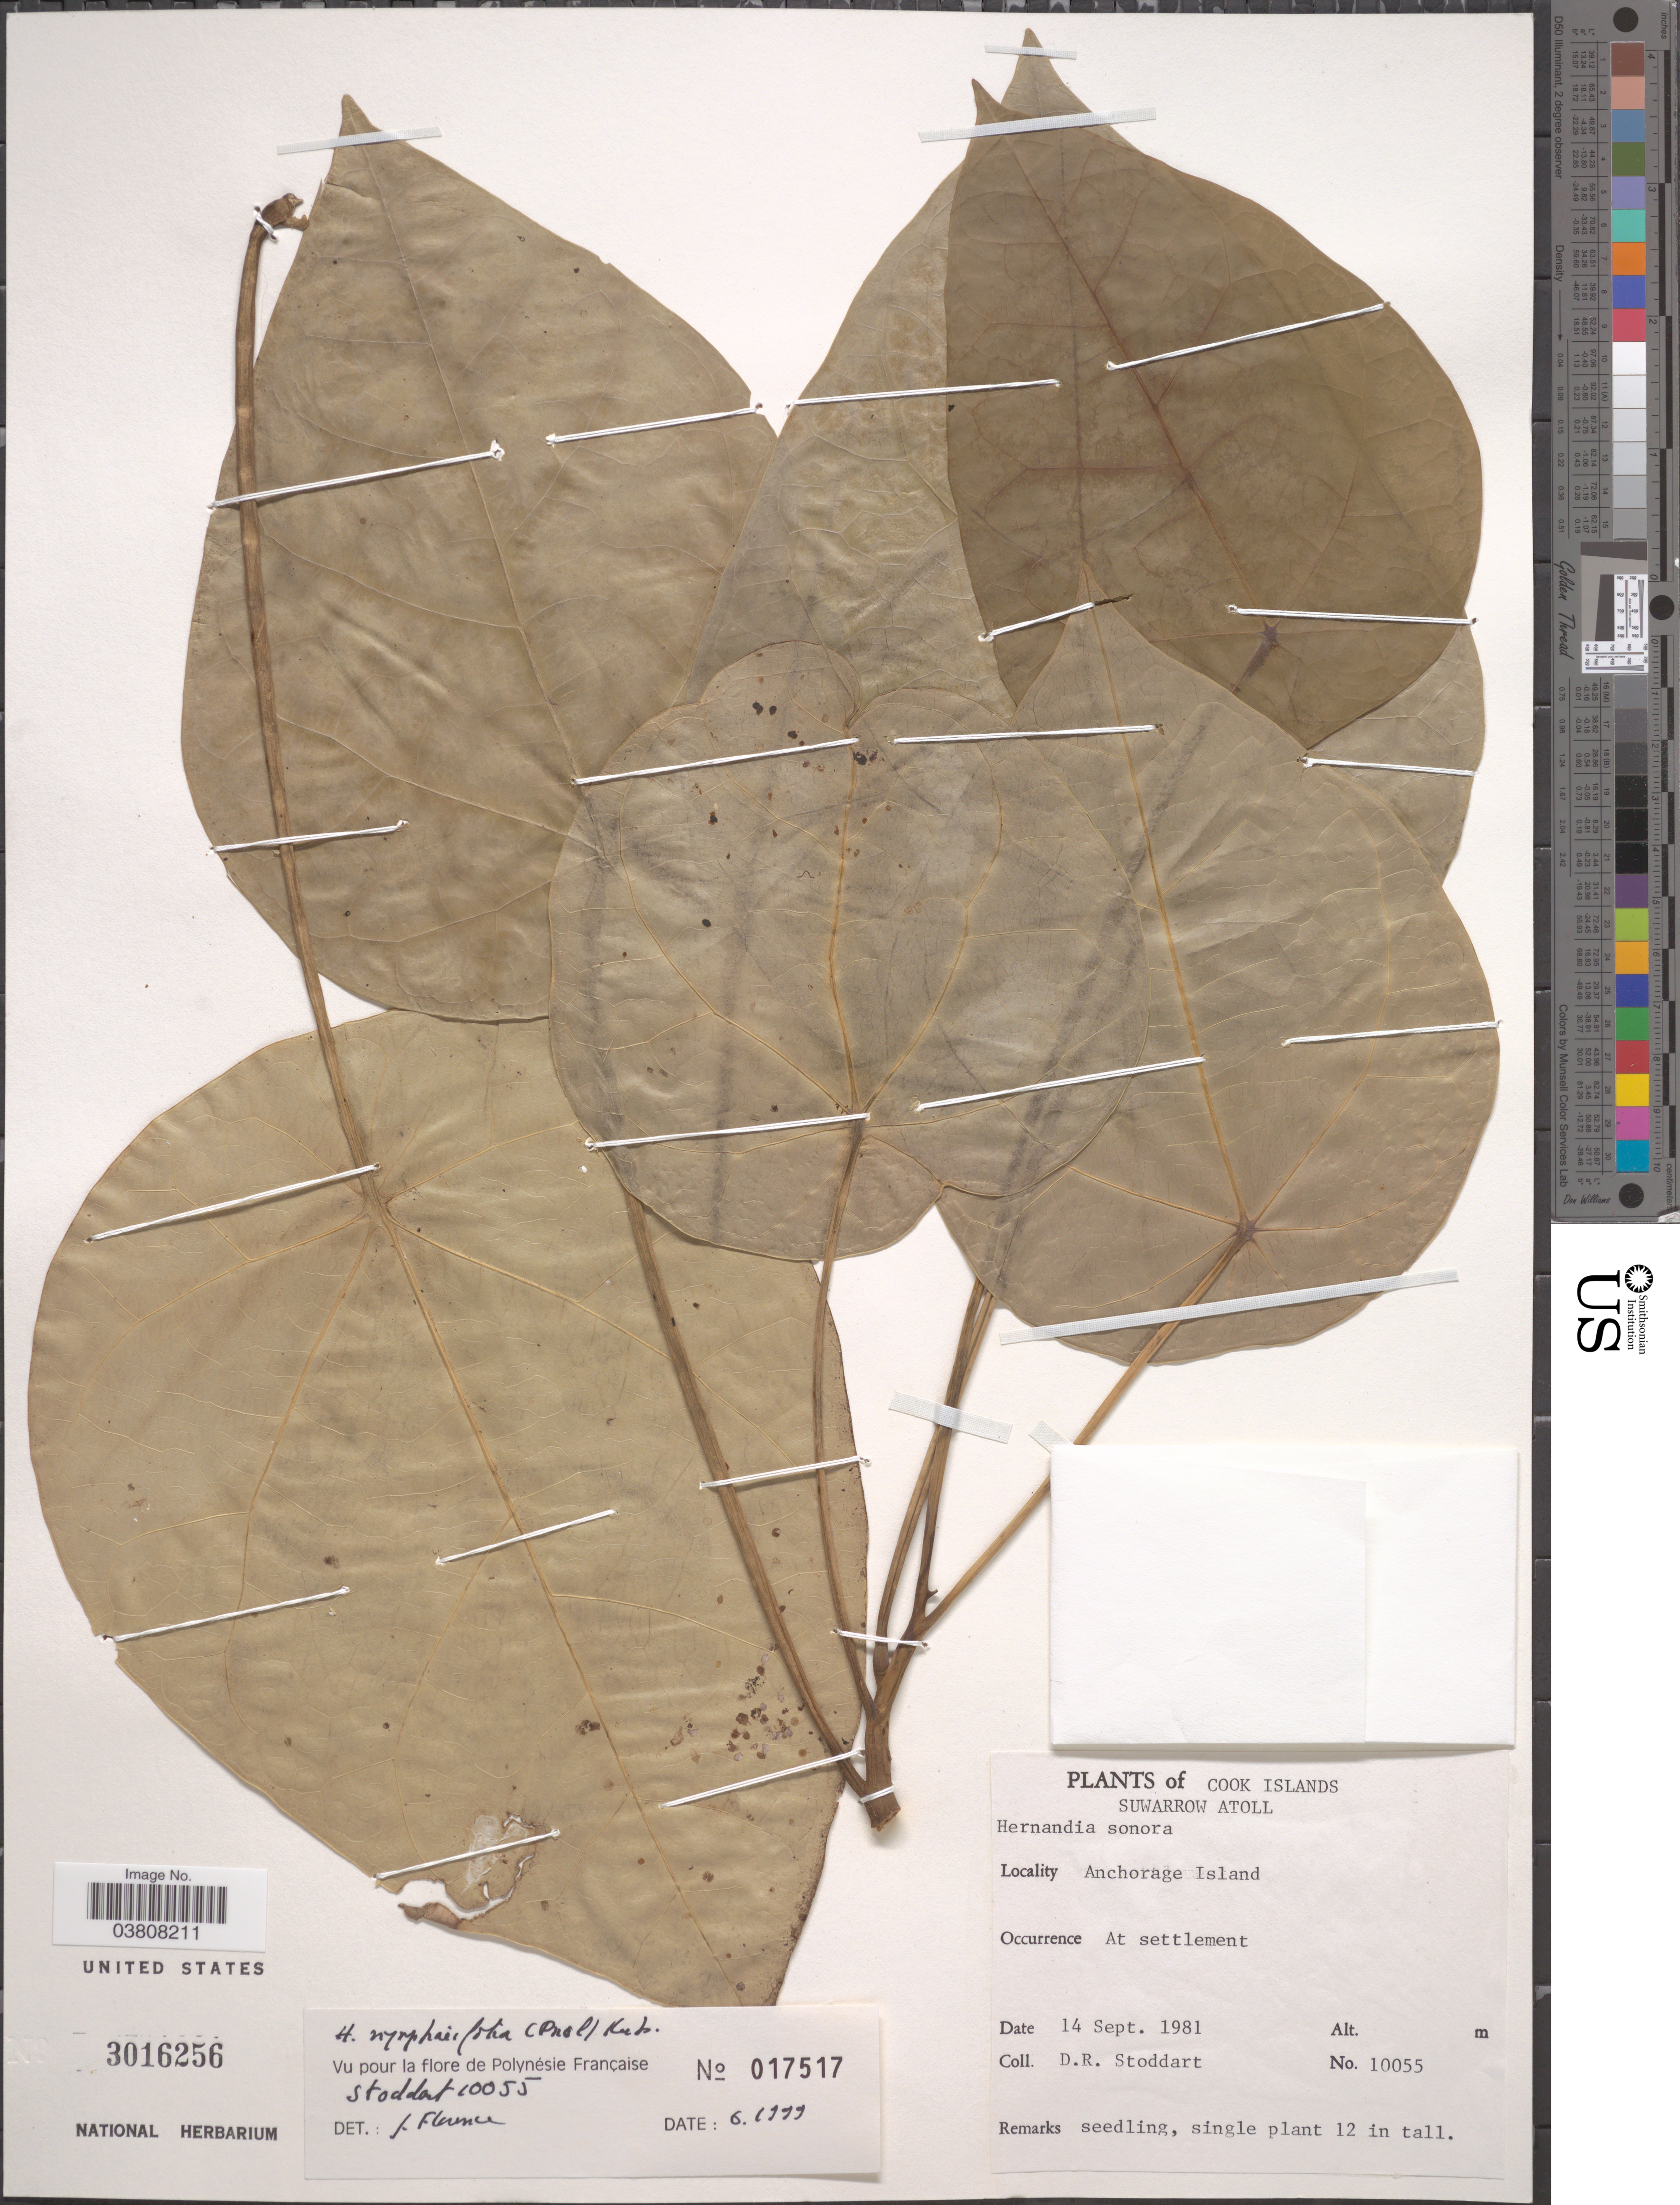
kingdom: Plantae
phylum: Tracheophyta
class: Magnoliopsida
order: Laurales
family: Hernandiaceae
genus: Hernandia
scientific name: Hernandia nymphaeifolia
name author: (C. Presl) Kubitzki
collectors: D. R. Stoddart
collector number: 10055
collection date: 1981-09-14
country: Cook Islands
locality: Suwarrow Atoll. Anchorage Island. At settlement.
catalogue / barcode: US 3016256